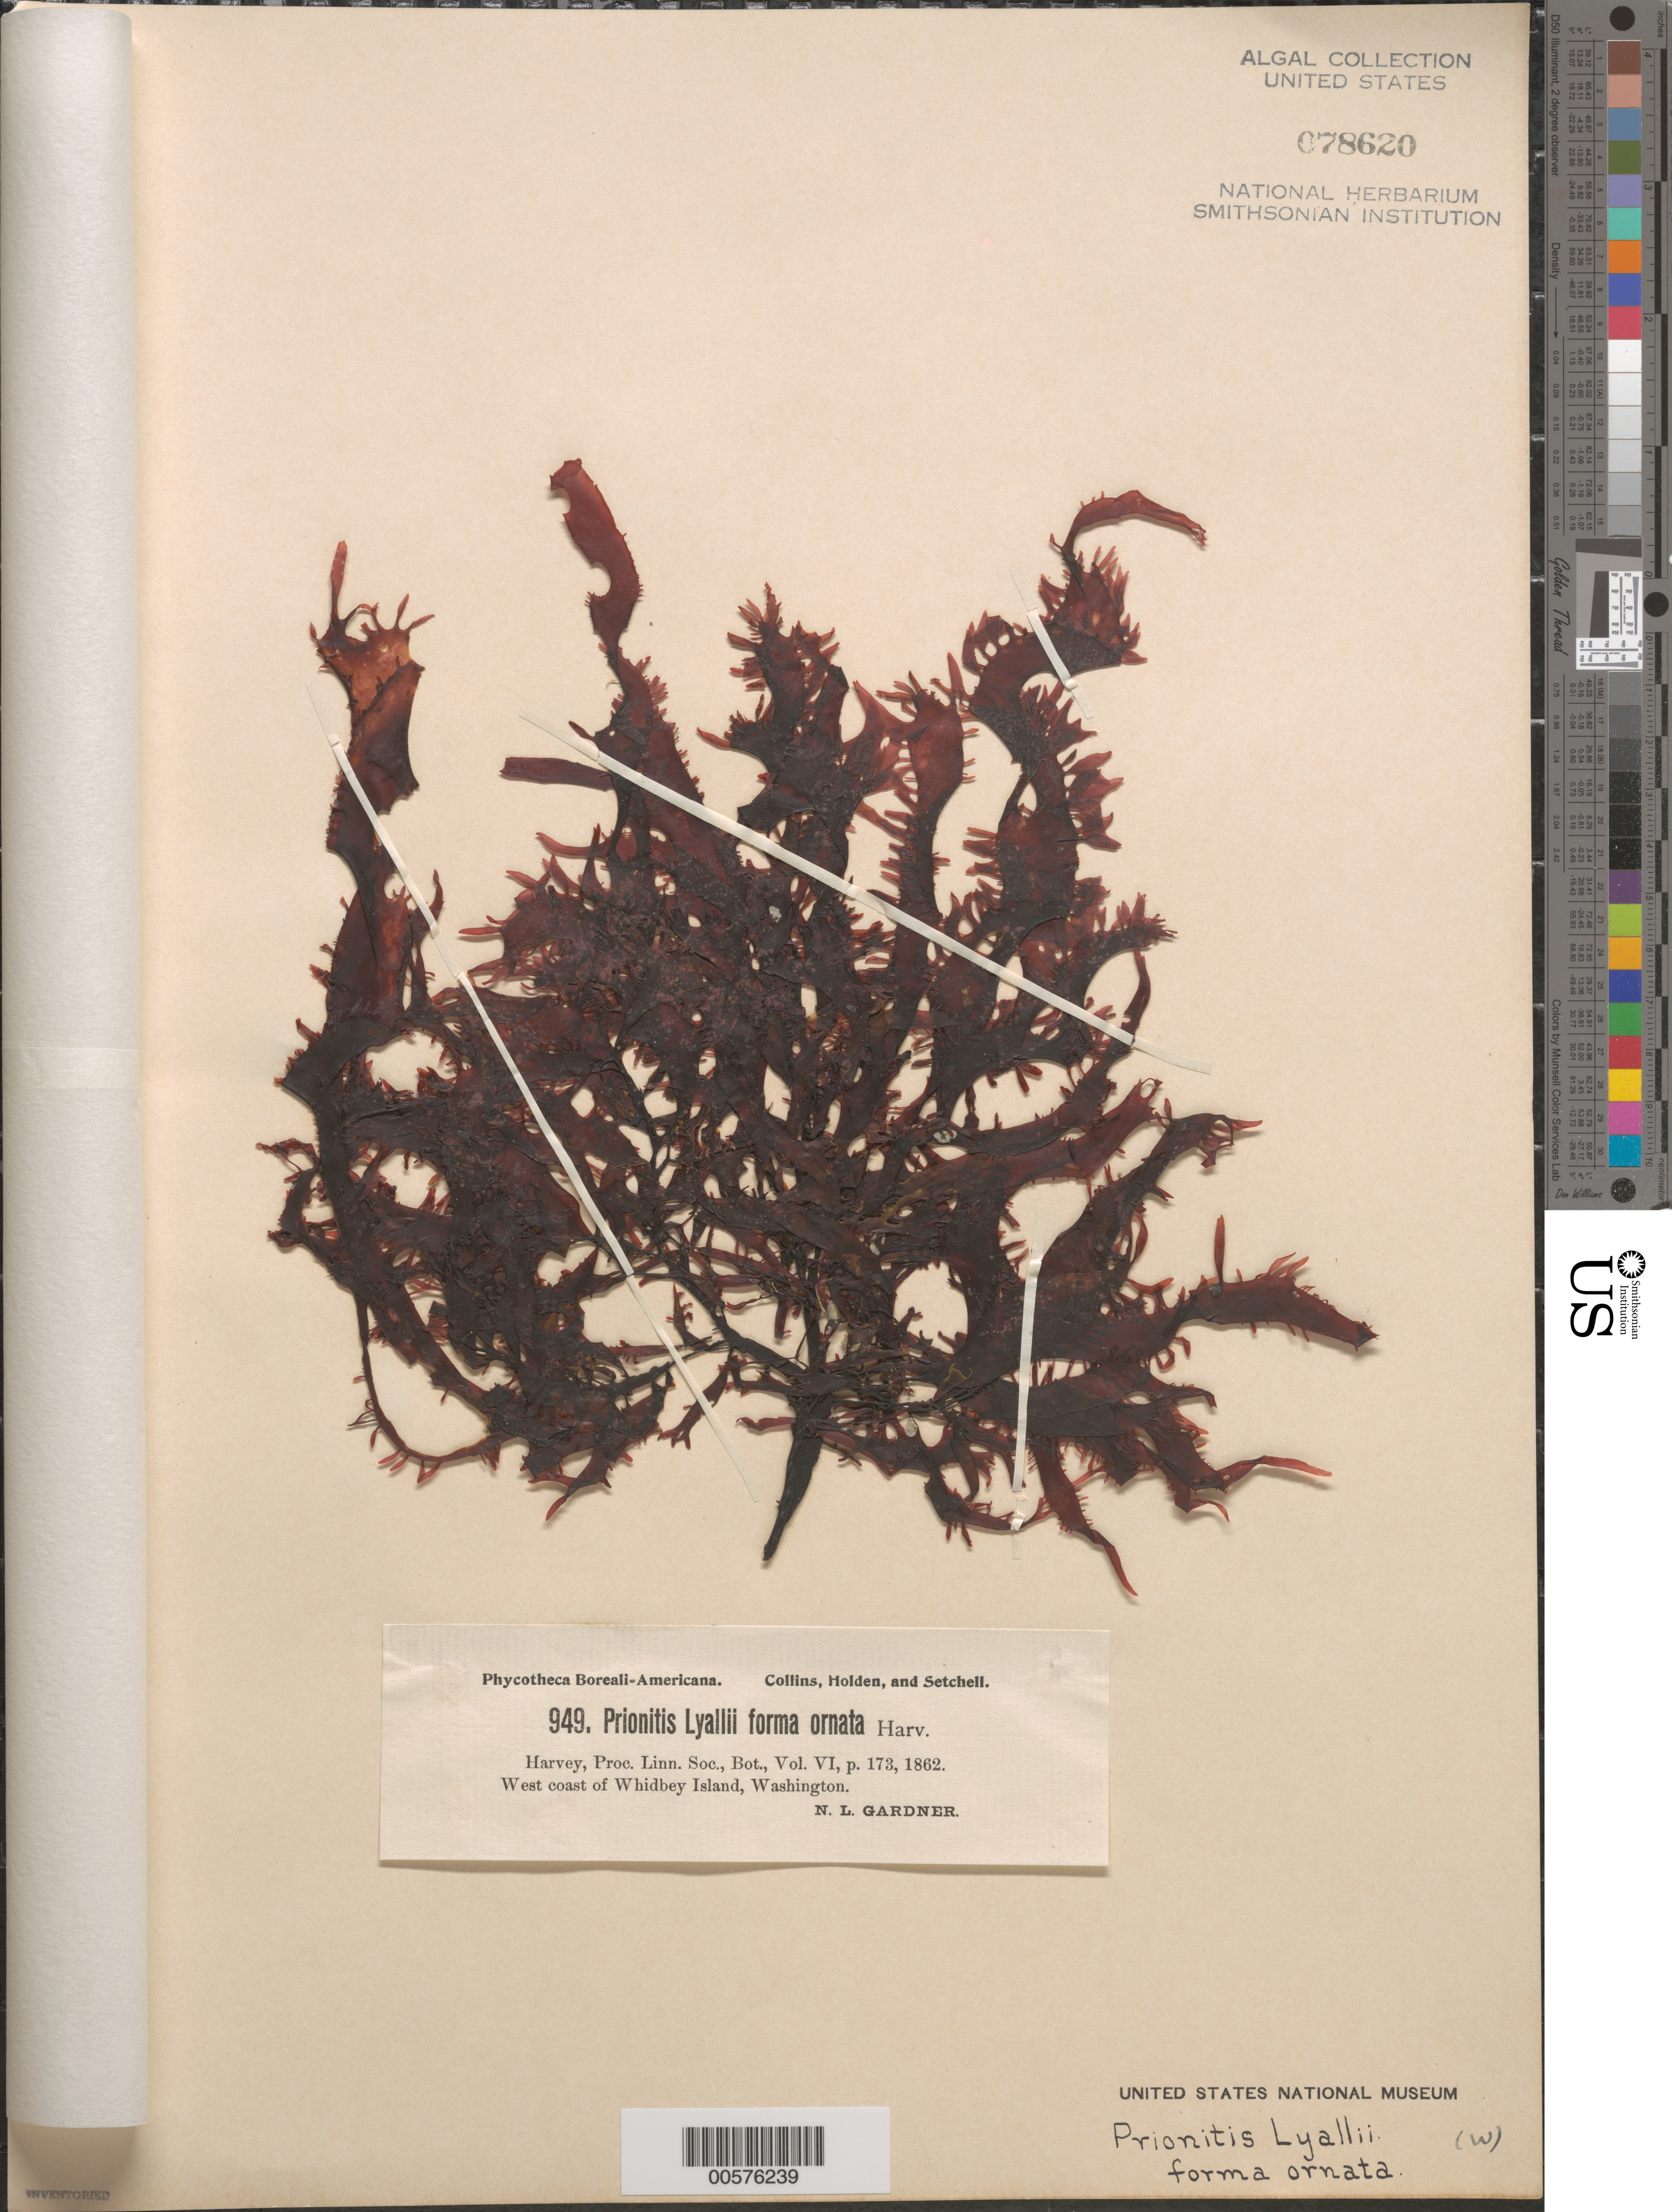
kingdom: Plantae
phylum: Rhodophyta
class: Florideophyceae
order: Cryptonemiales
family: Cryptonemiaceae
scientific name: Prionitis sternbergii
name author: (C. Agardh) J. Agardh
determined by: Algae name updating Project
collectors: N. Gardner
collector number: PB-A 949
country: United States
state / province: Washington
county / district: Island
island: Whidbey,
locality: West coast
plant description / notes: Collins, Holden & Setchell, Phycotheca Boreali-Americana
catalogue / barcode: US 78620